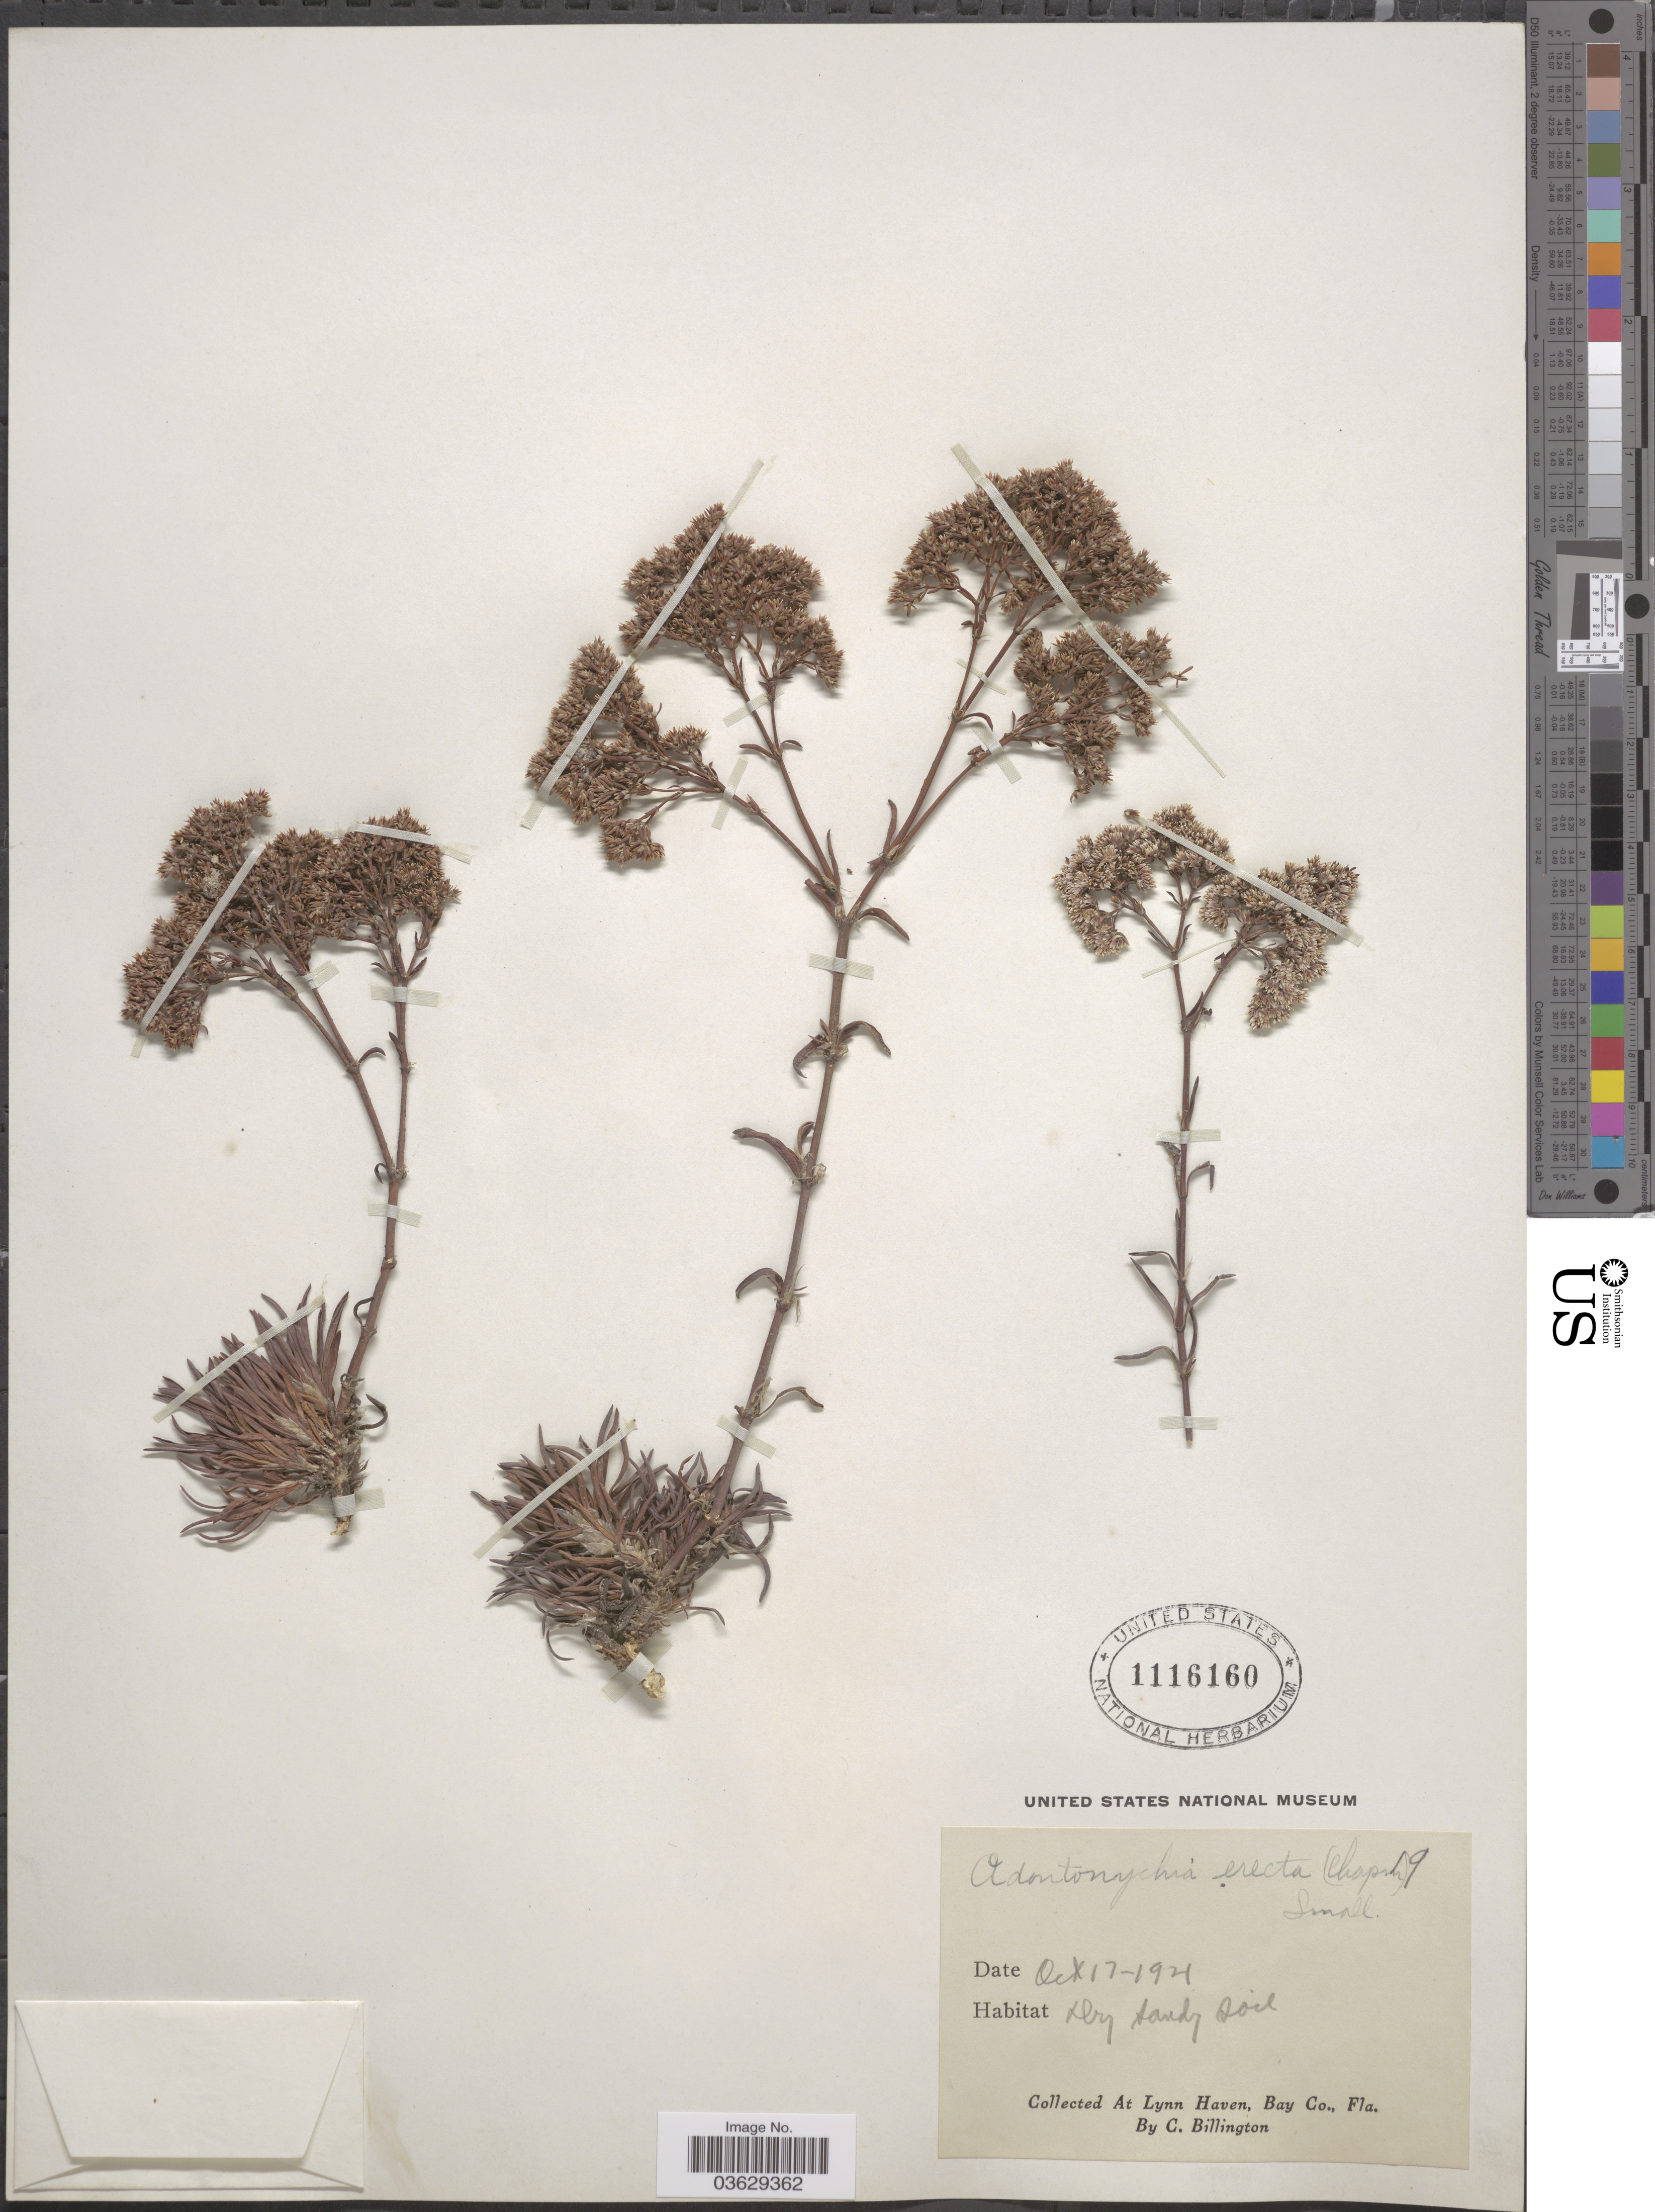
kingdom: Plantae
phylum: Tracheophyta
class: Magnoliopsida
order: Caryophyllales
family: Caryophyllaceae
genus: Paronychia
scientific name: Paronychia erecta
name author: (Chapm.) Shinners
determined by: Strong, Mark T., (BOT), Smithsonian Institution - National Museum of Natural History (UNITED STATES)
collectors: C. Billington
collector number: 19*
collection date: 1921-10-17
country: United States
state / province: Florida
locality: At Lynn Haven, Bay Co.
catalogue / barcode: US 1116160